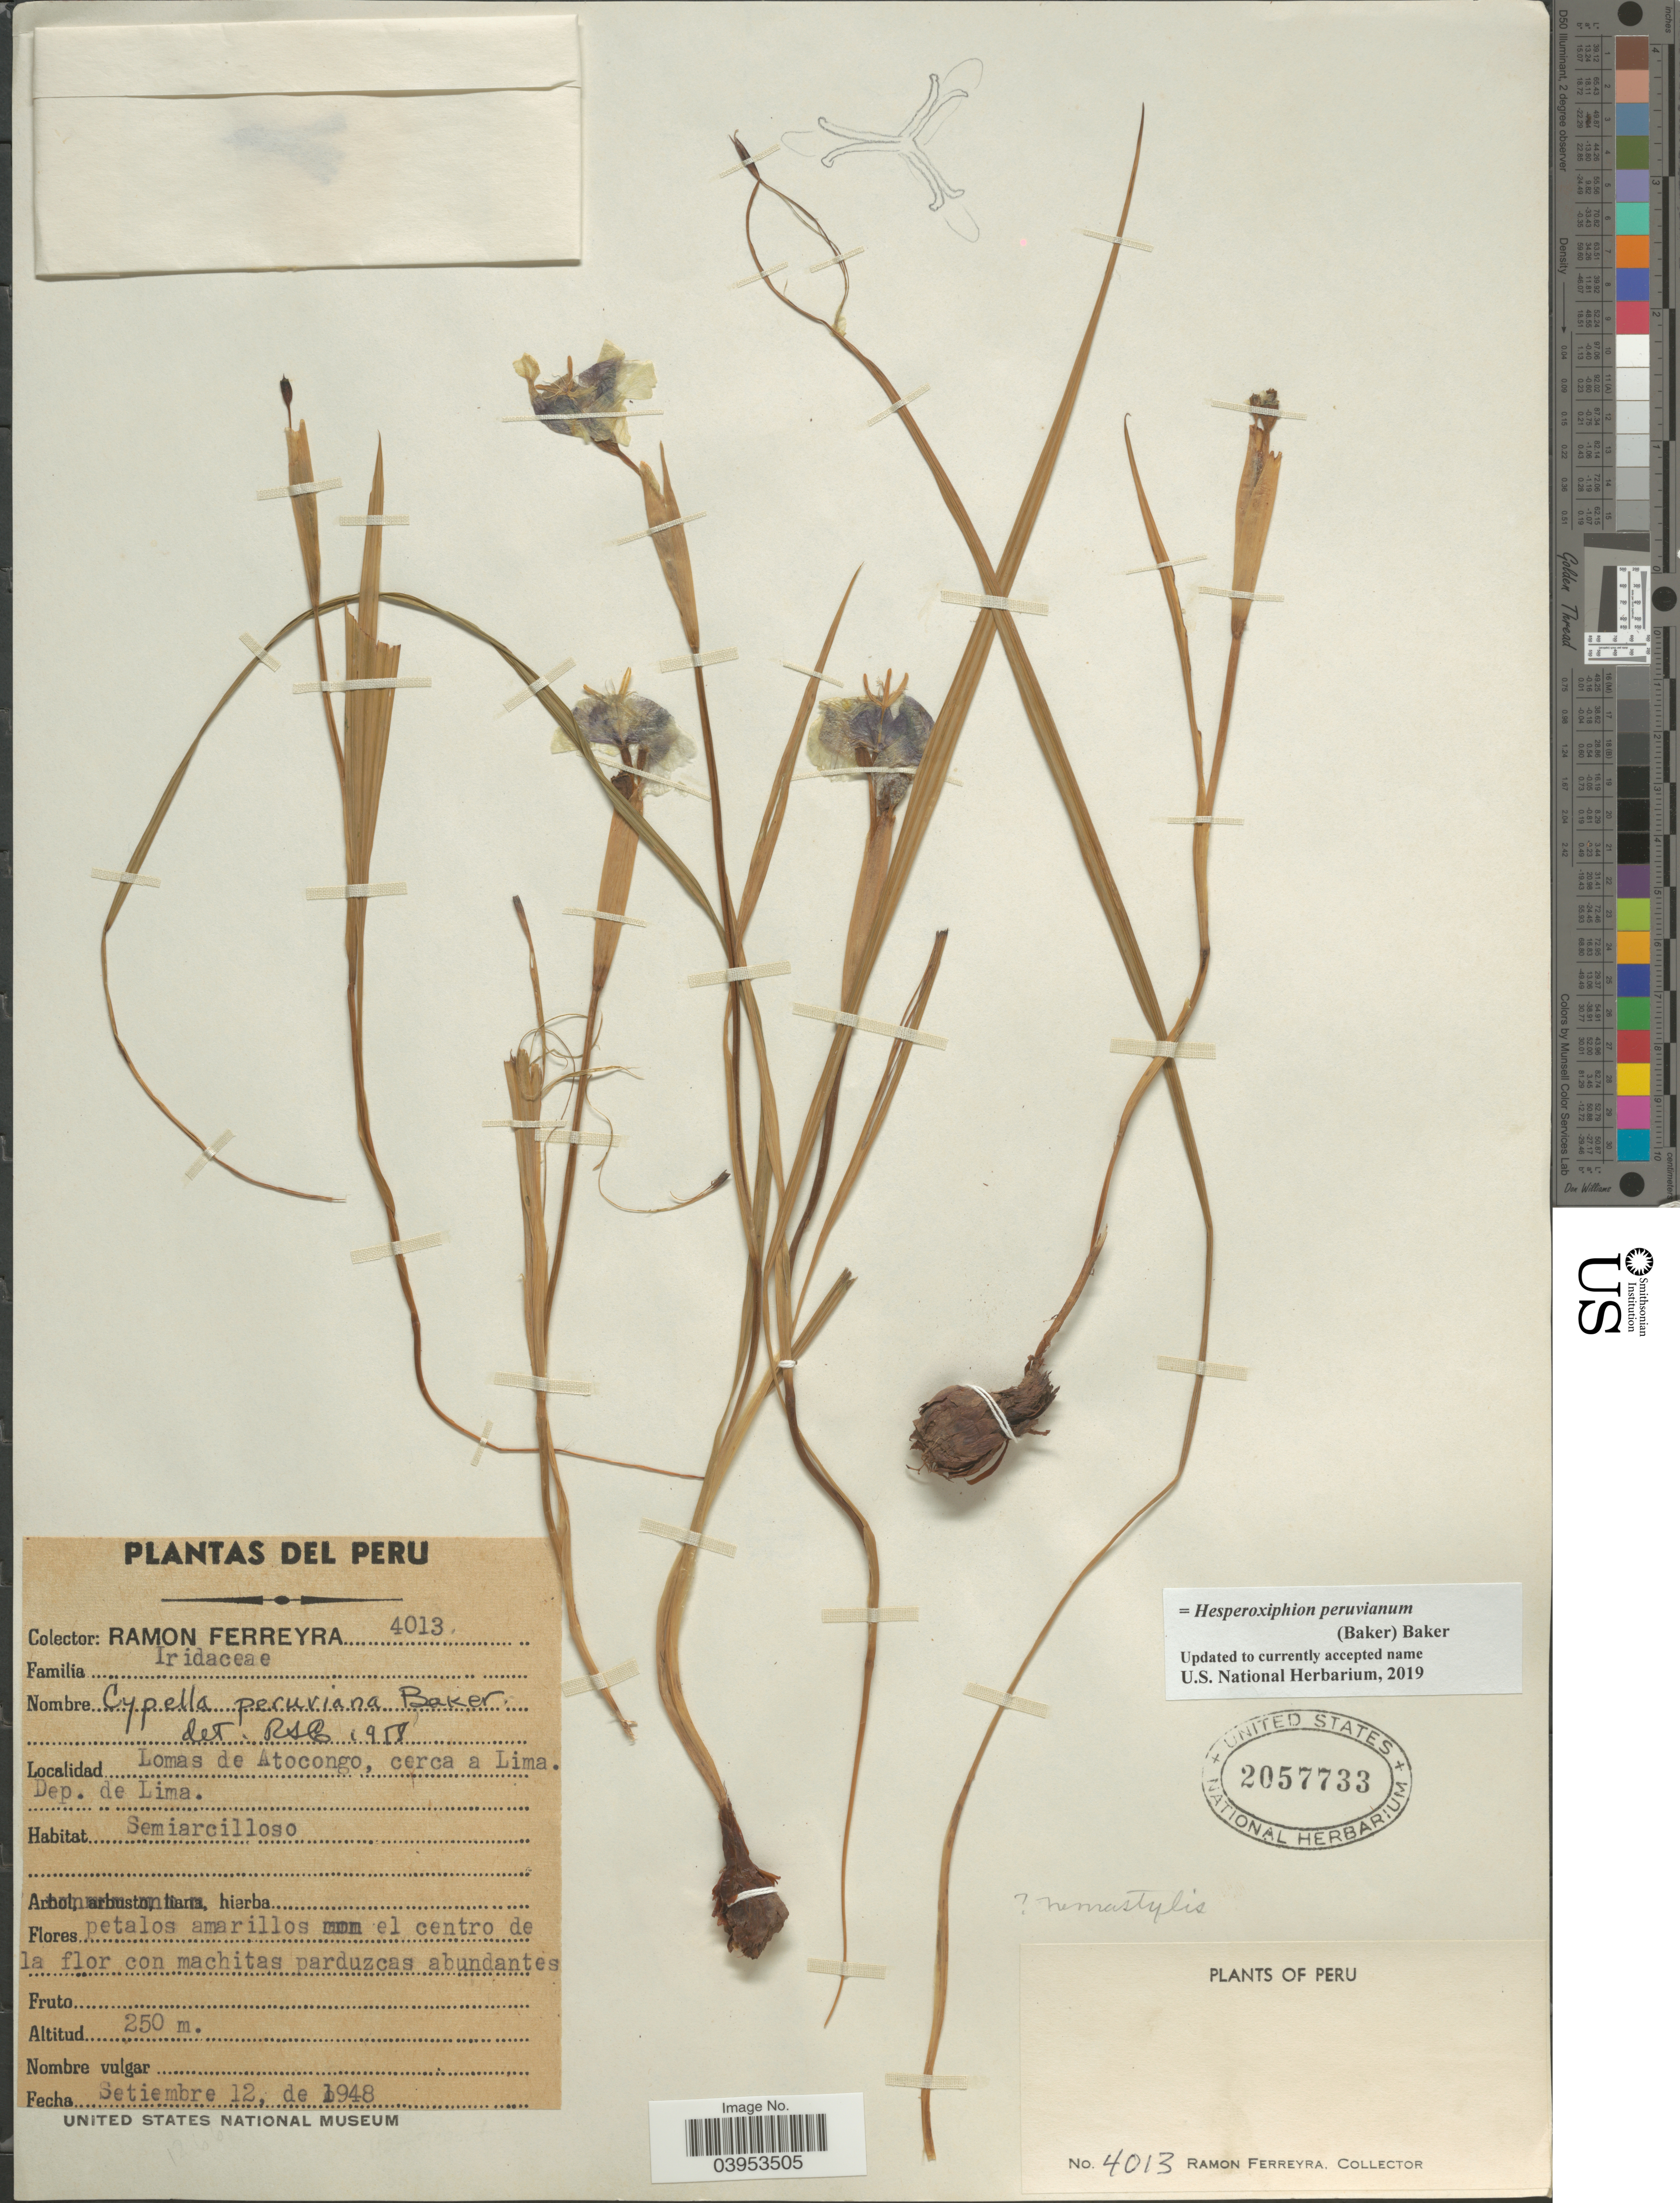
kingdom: Plantae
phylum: Tracheophyta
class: Liliopsida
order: Asparagales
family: Iridaceae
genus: Hesperoxiphion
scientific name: Hesperoxiphion peruvianum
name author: Baker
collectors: R. A. Ferreyra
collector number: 4013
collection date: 1948-09-12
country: Peru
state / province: Lima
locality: Lomas de Atocongo, cerca a Lima. Dep. de Lima.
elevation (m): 250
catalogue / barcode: US 2057733